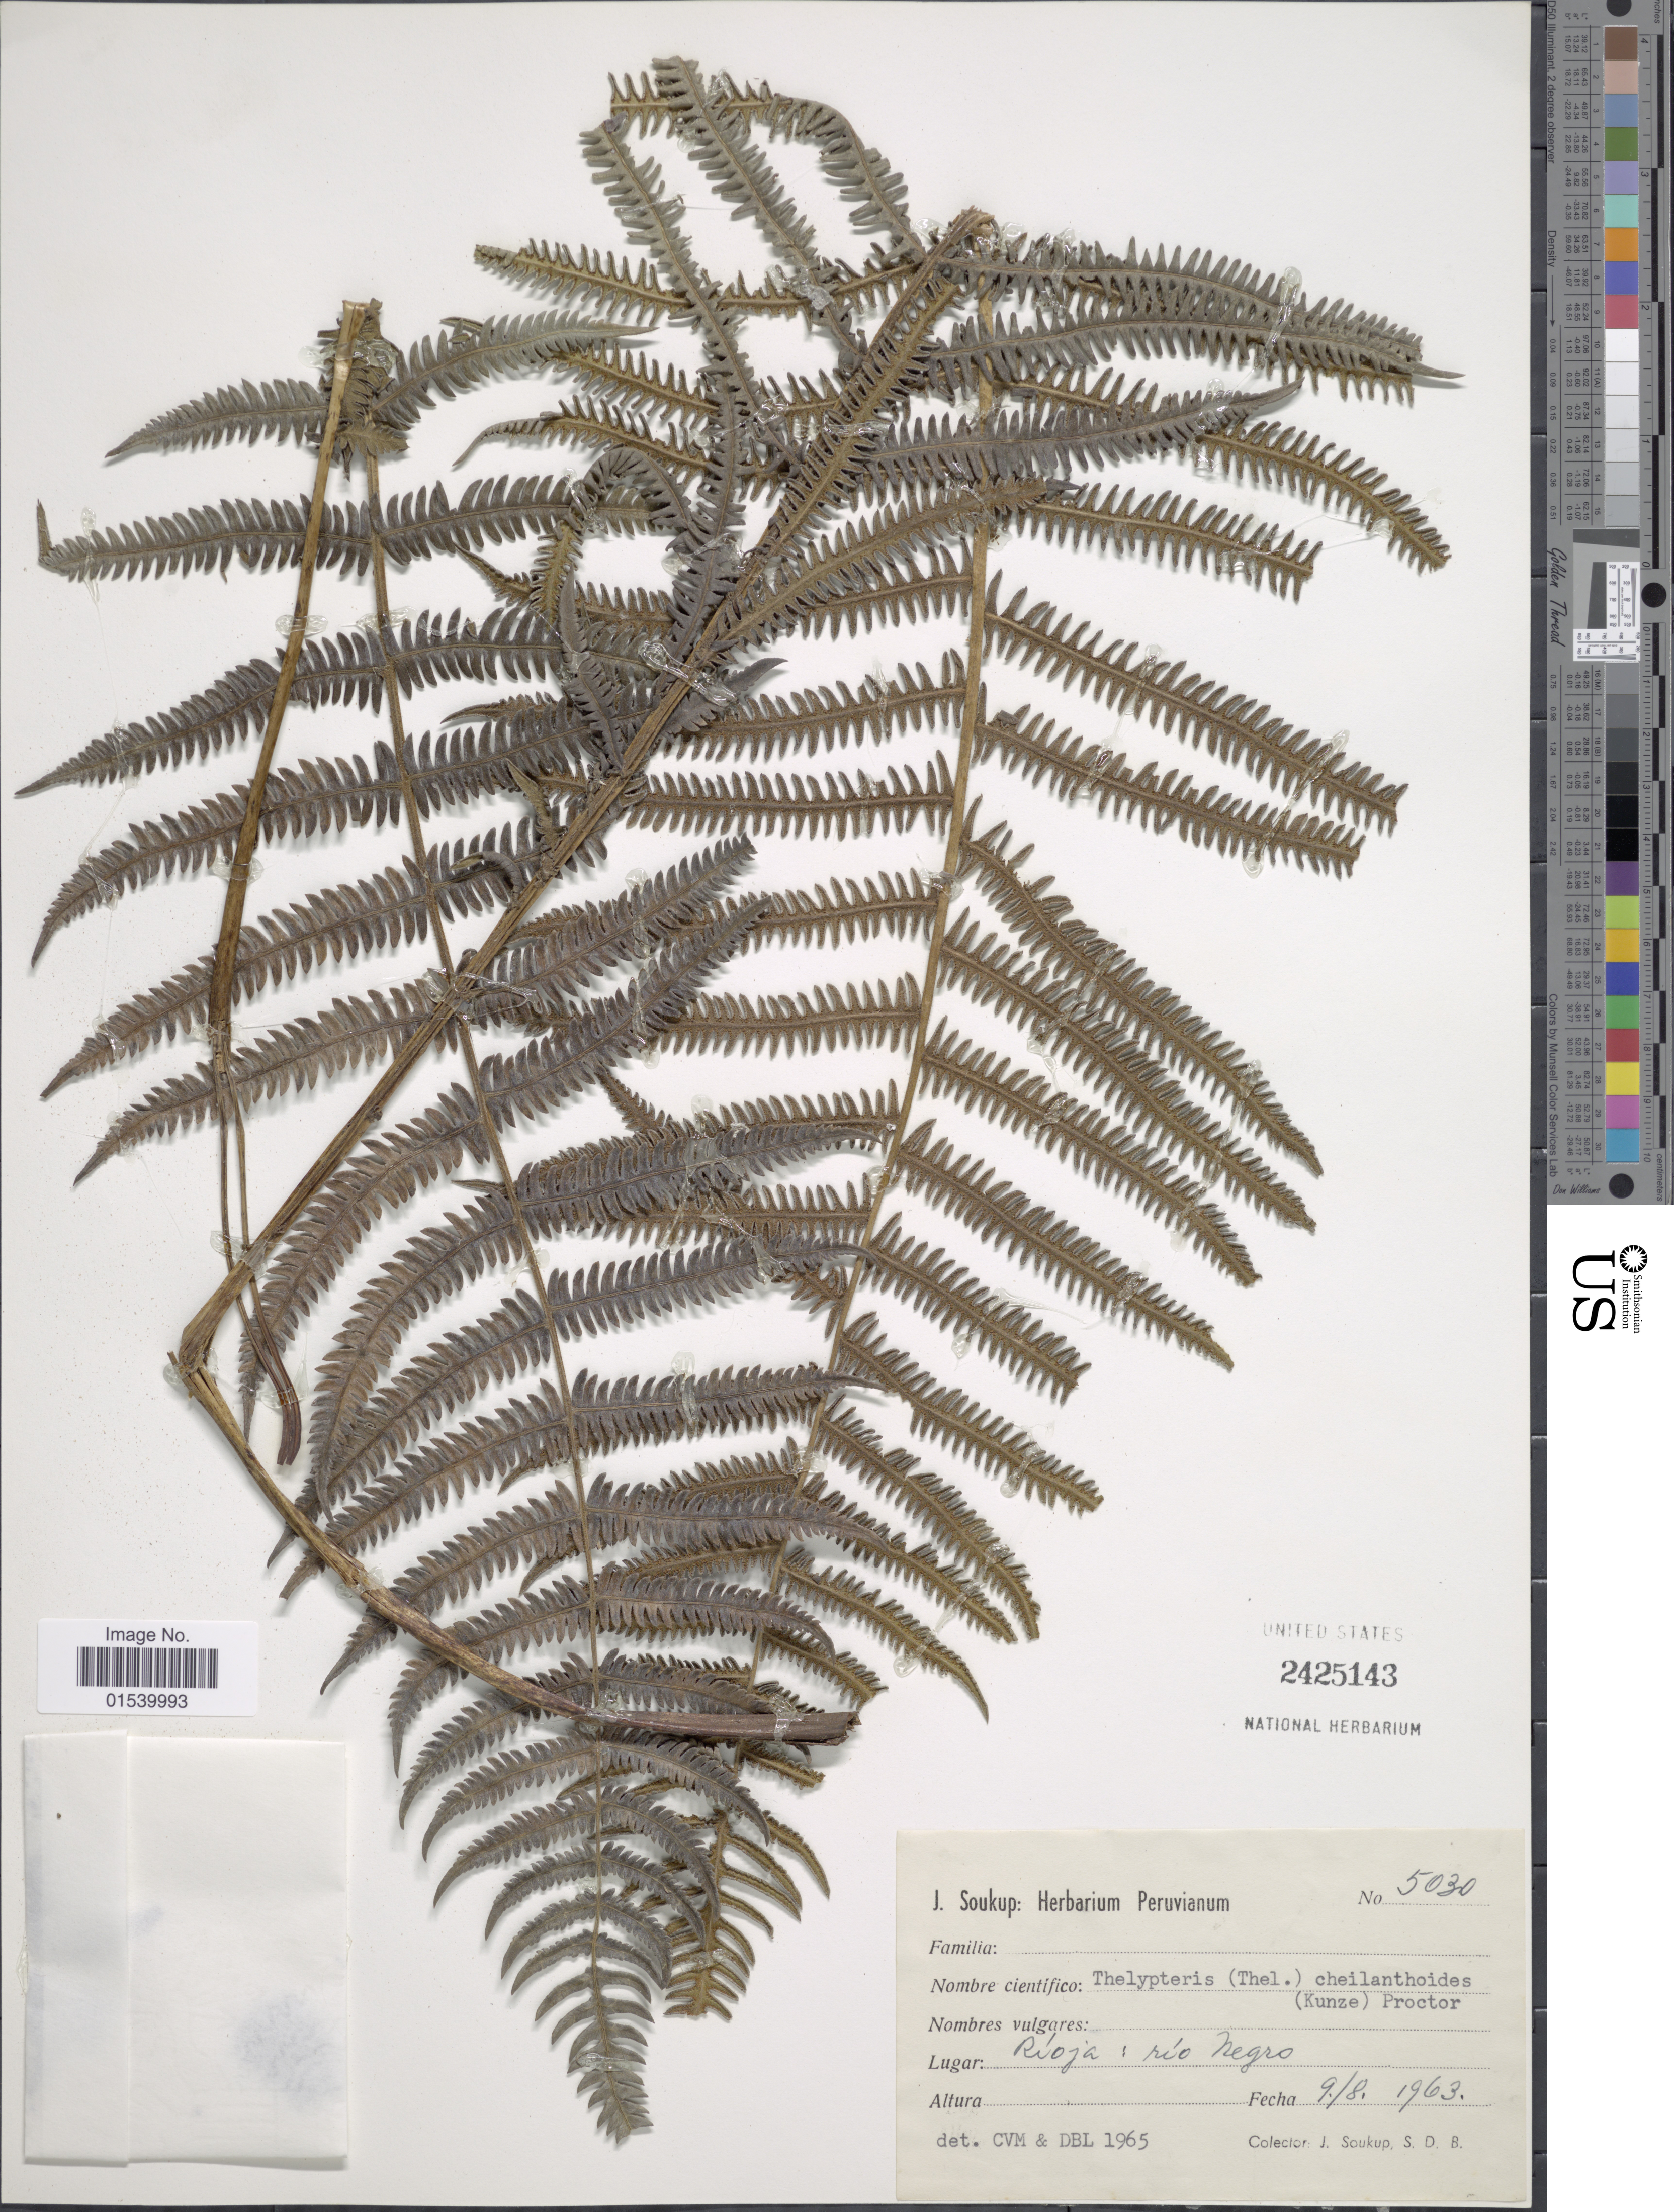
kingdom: Plantae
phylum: Tracheophyta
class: Polypodiopsida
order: Polypodiales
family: Thelypteridaceae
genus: Amauropelta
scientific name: Amauropelta cheilanthoides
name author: (Kunze) Á. Löve & D. Löve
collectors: J. Soukup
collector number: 5030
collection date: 1963-08-09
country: Peru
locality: Ríoja; río Negro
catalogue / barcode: US 2425143